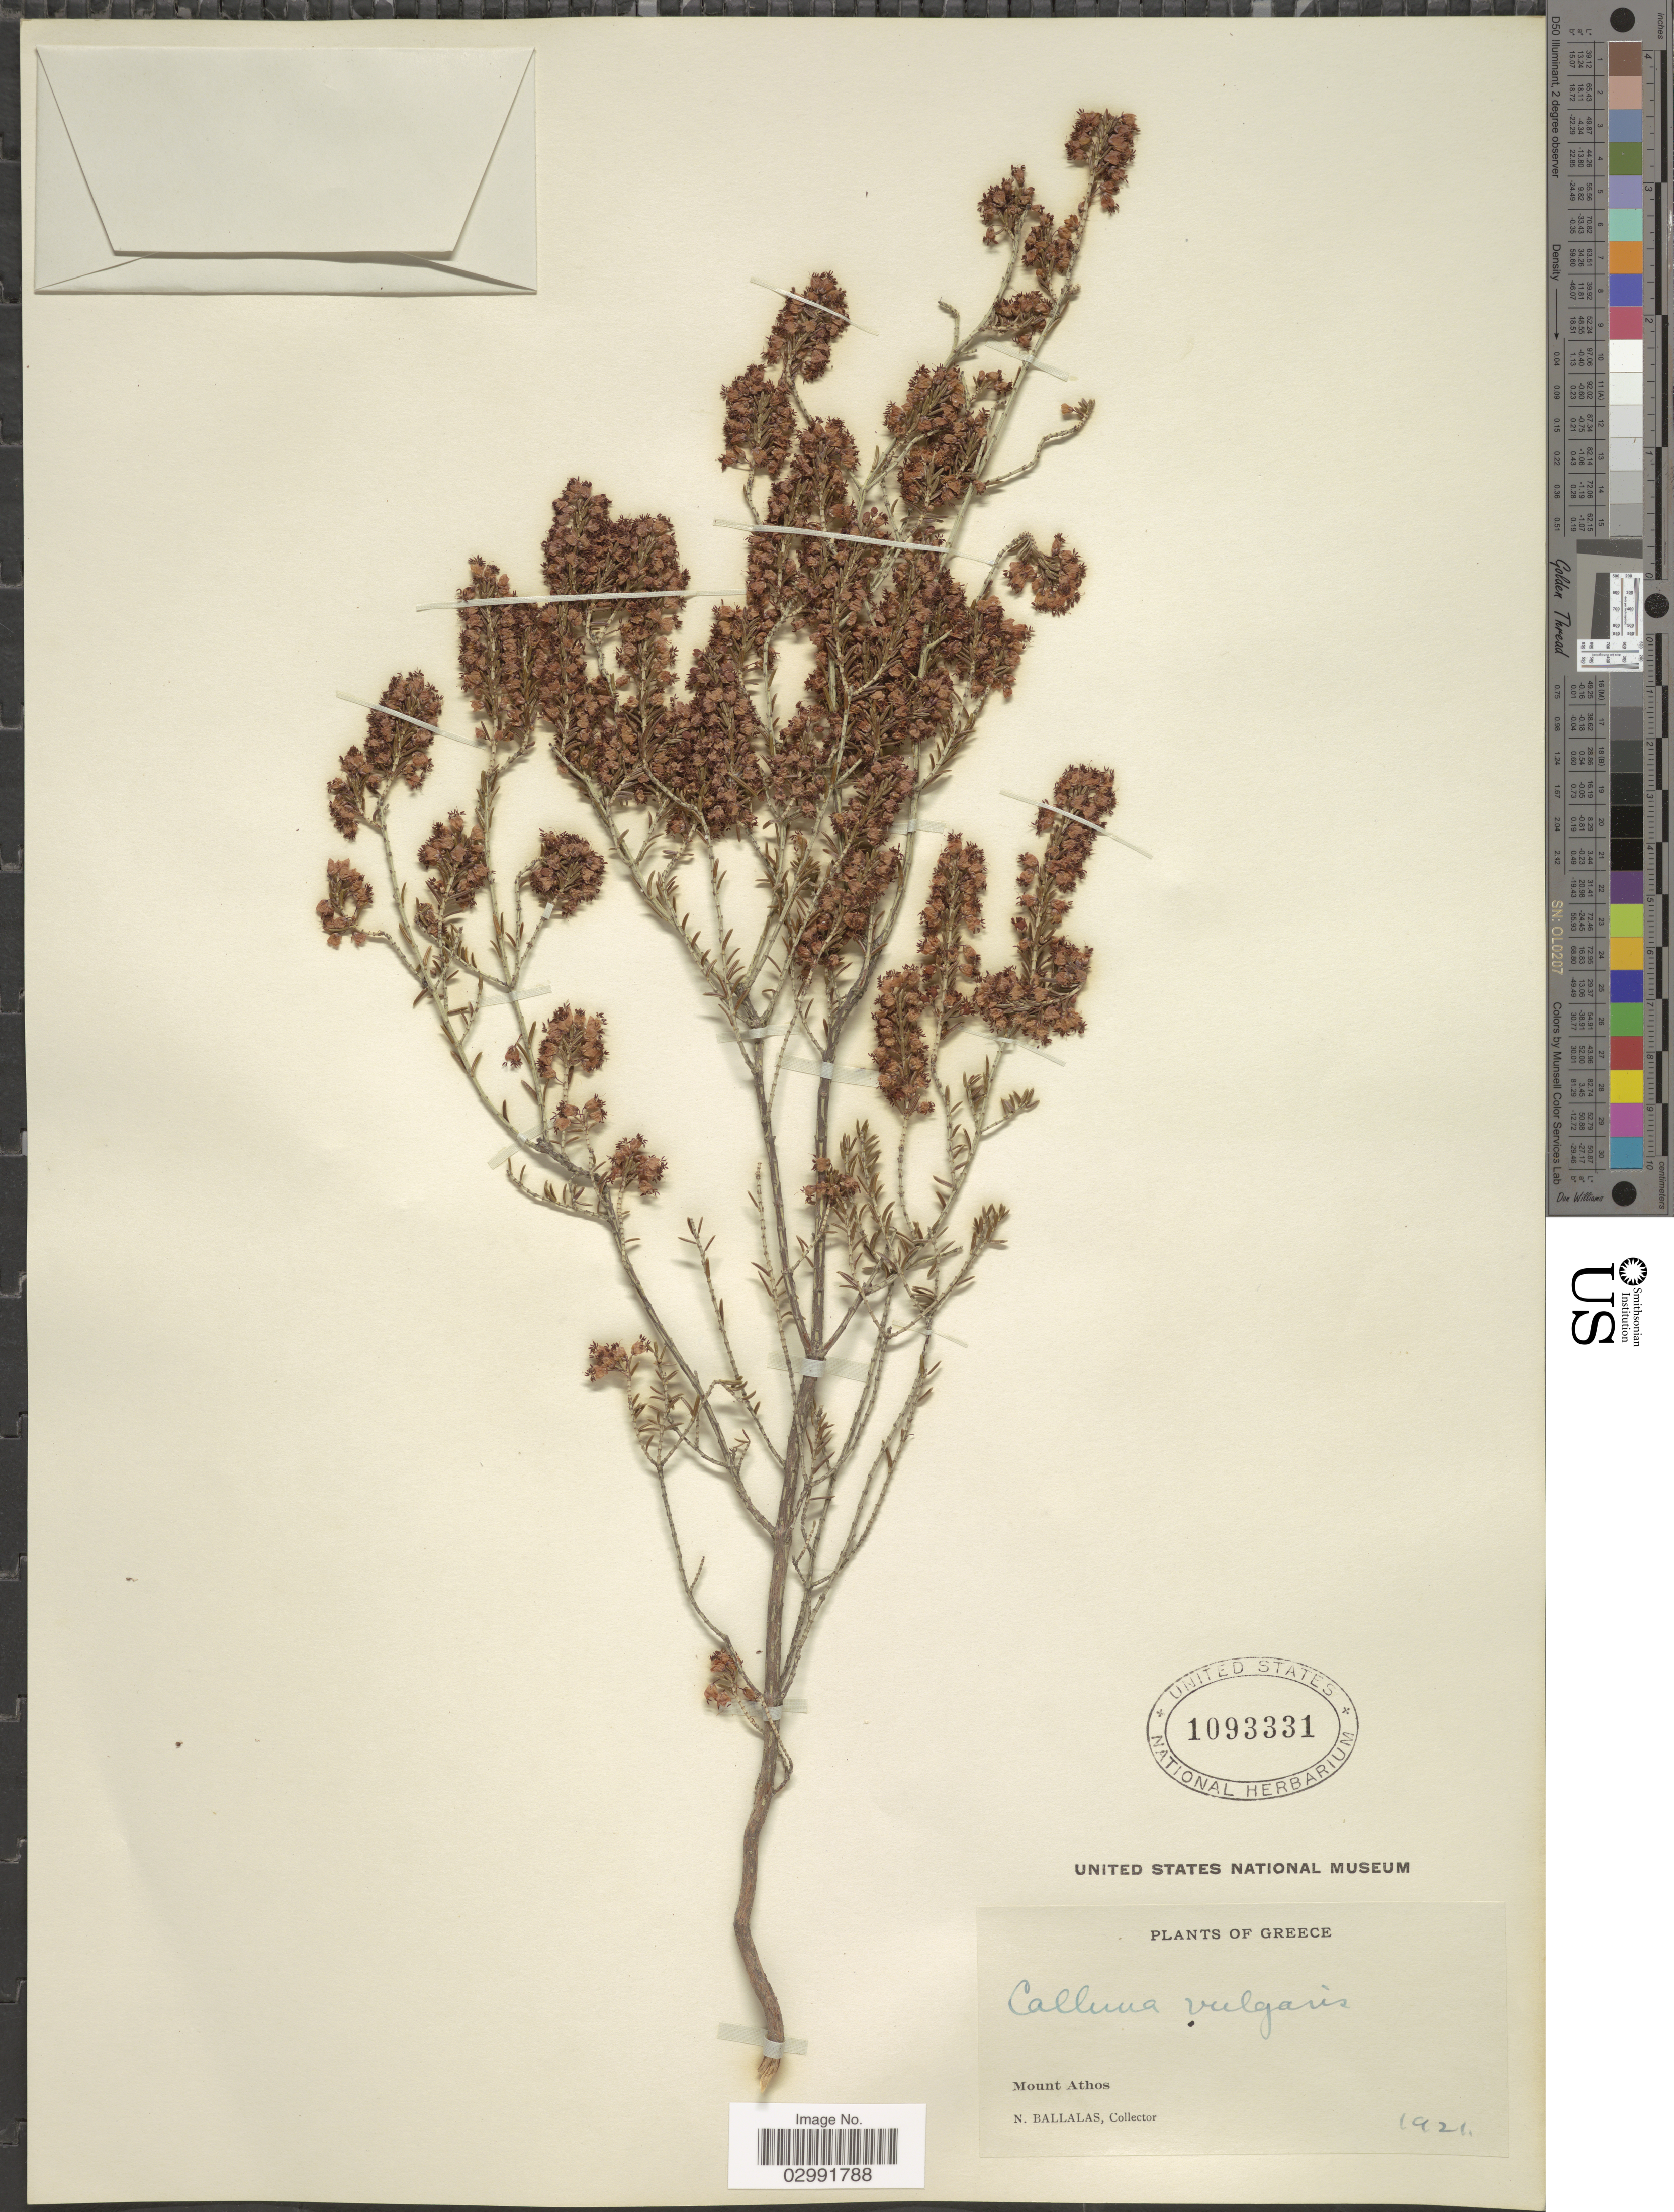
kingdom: Plantae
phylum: Tracheophyta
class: Magnoliopsida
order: Ericales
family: Ericaceae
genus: Calluna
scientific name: Calluna vulgaris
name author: (L.) Hull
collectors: N. Ballalas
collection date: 1921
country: Greece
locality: Mount Athos.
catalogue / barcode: US 1093331